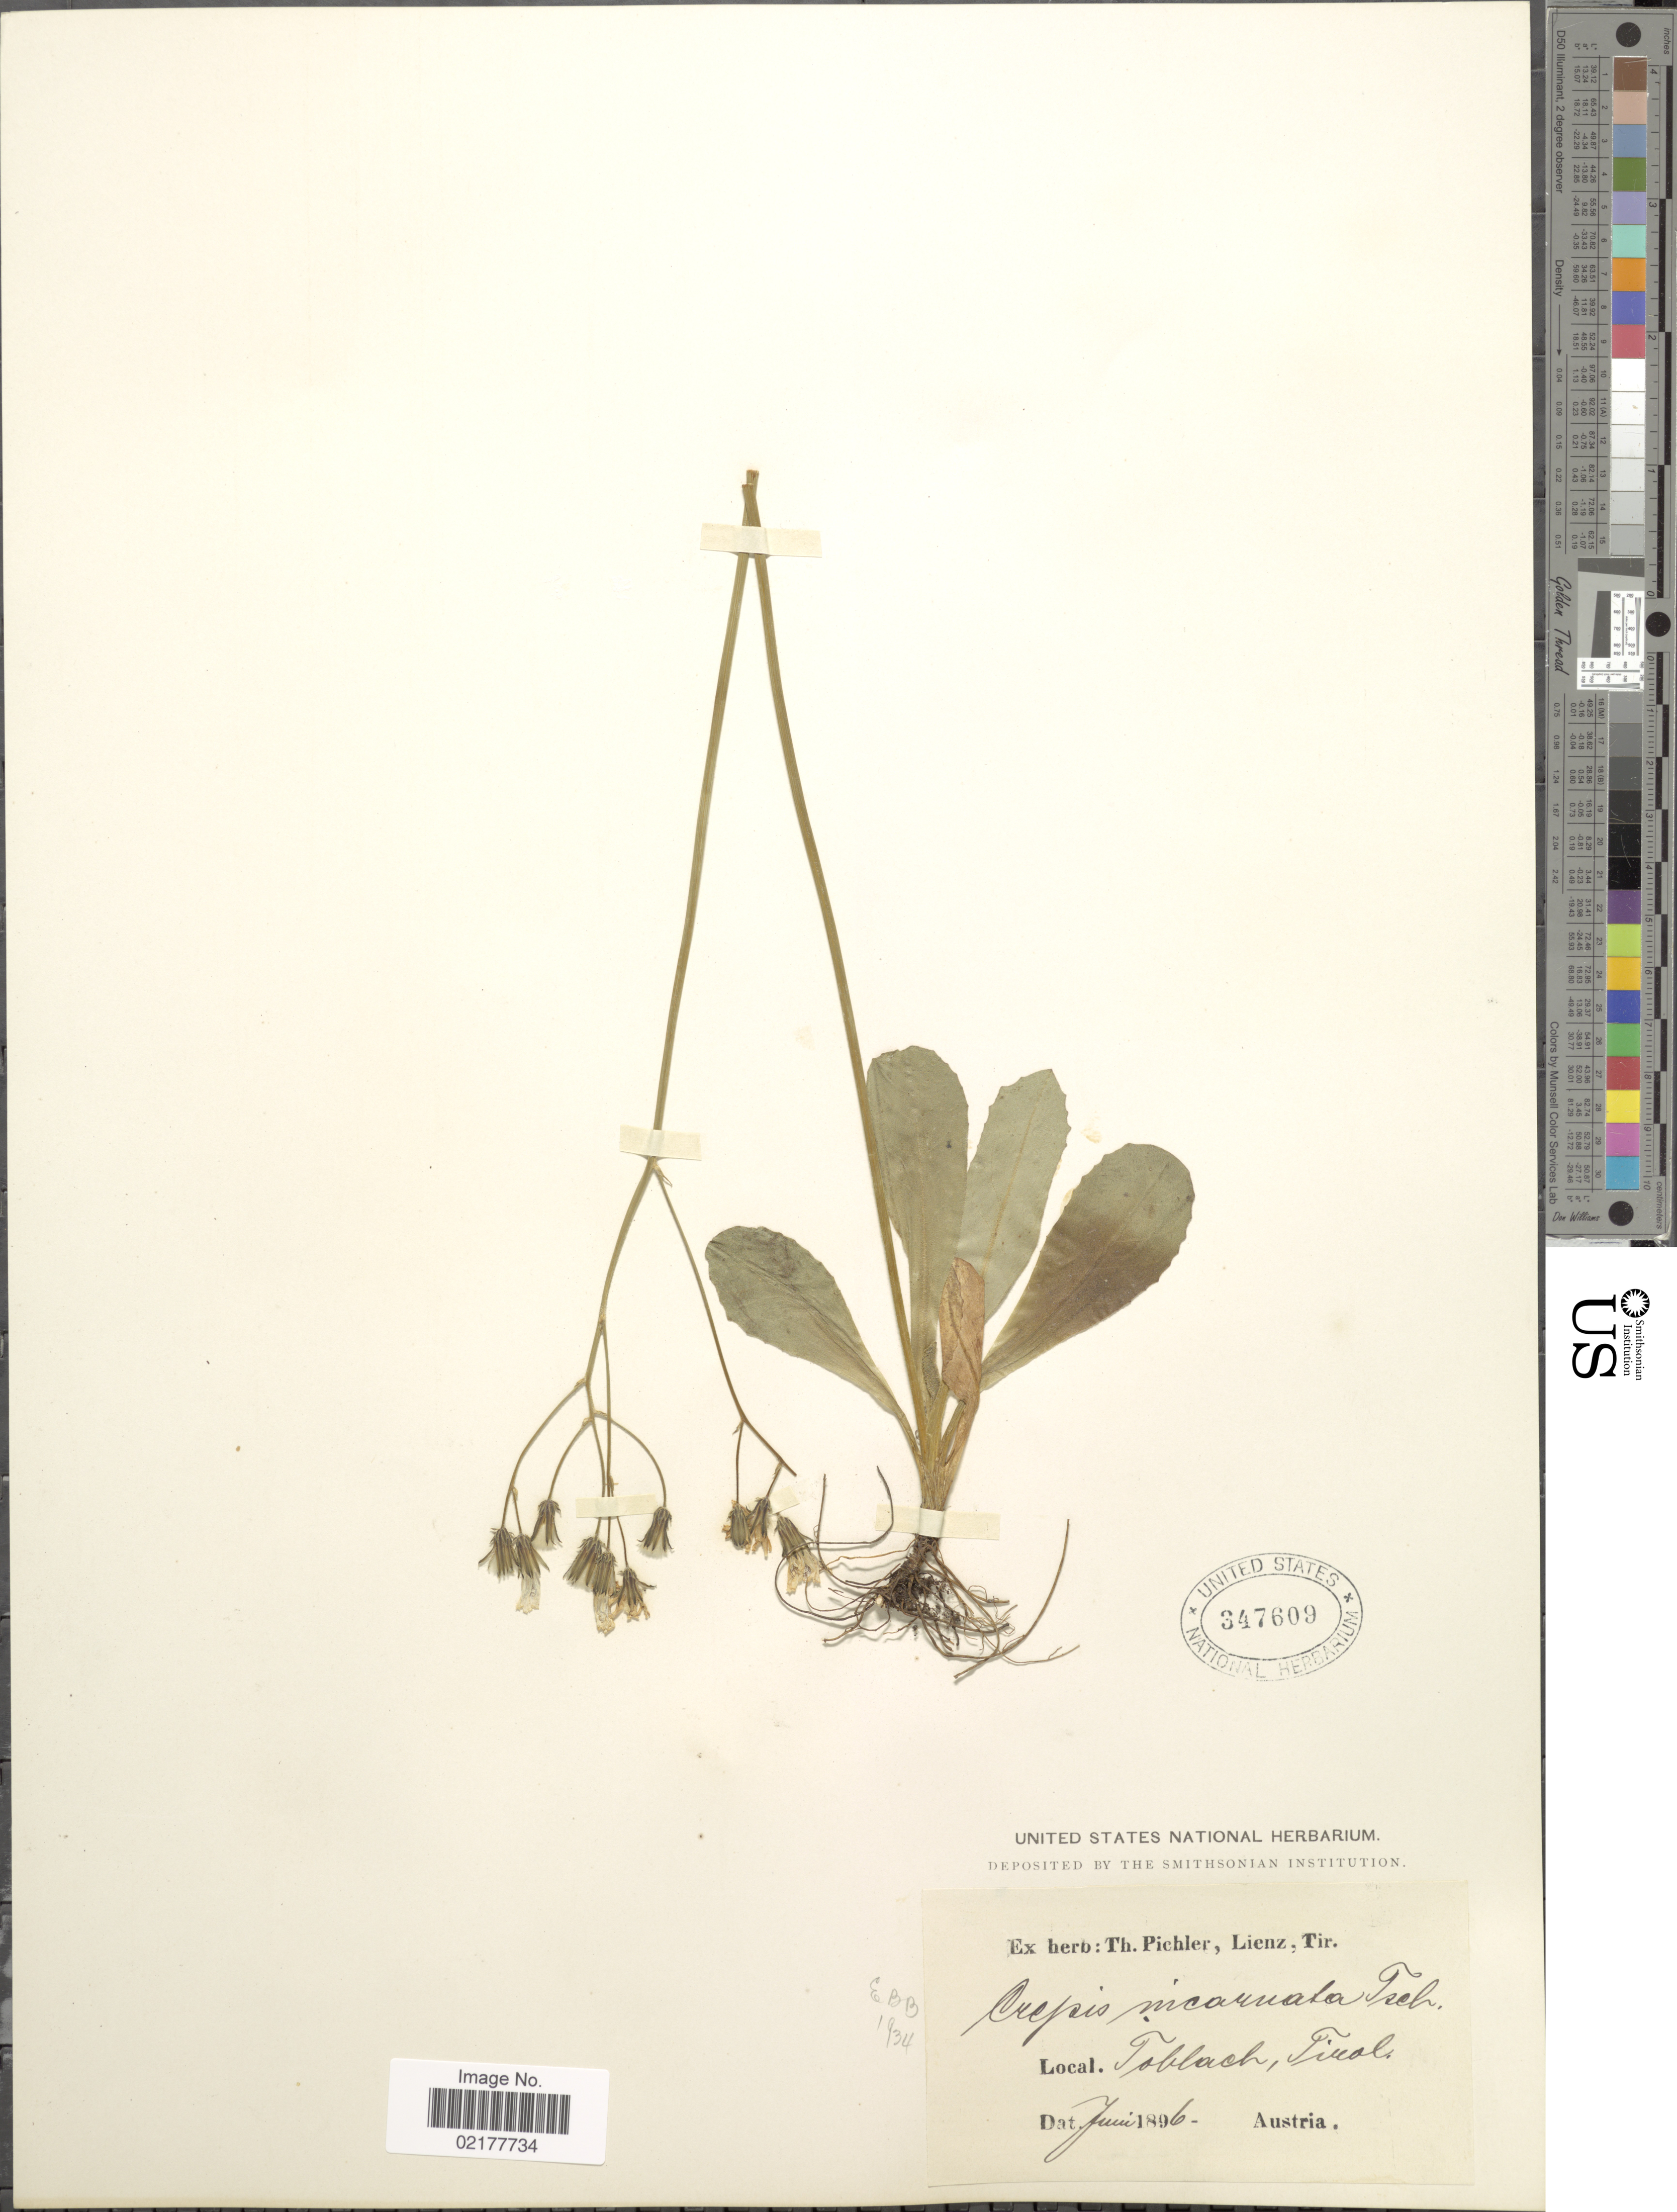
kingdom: Plantae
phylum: Tracheophyta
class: Magnoliopsida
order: Asterales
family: Asteraceae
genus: Crepis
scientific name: Crepis froelichiana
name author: Froel.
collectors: ex herb. T. Pichler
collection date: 1896-06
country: Austria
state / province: Tirol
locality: Toblach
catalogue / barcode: US 347609